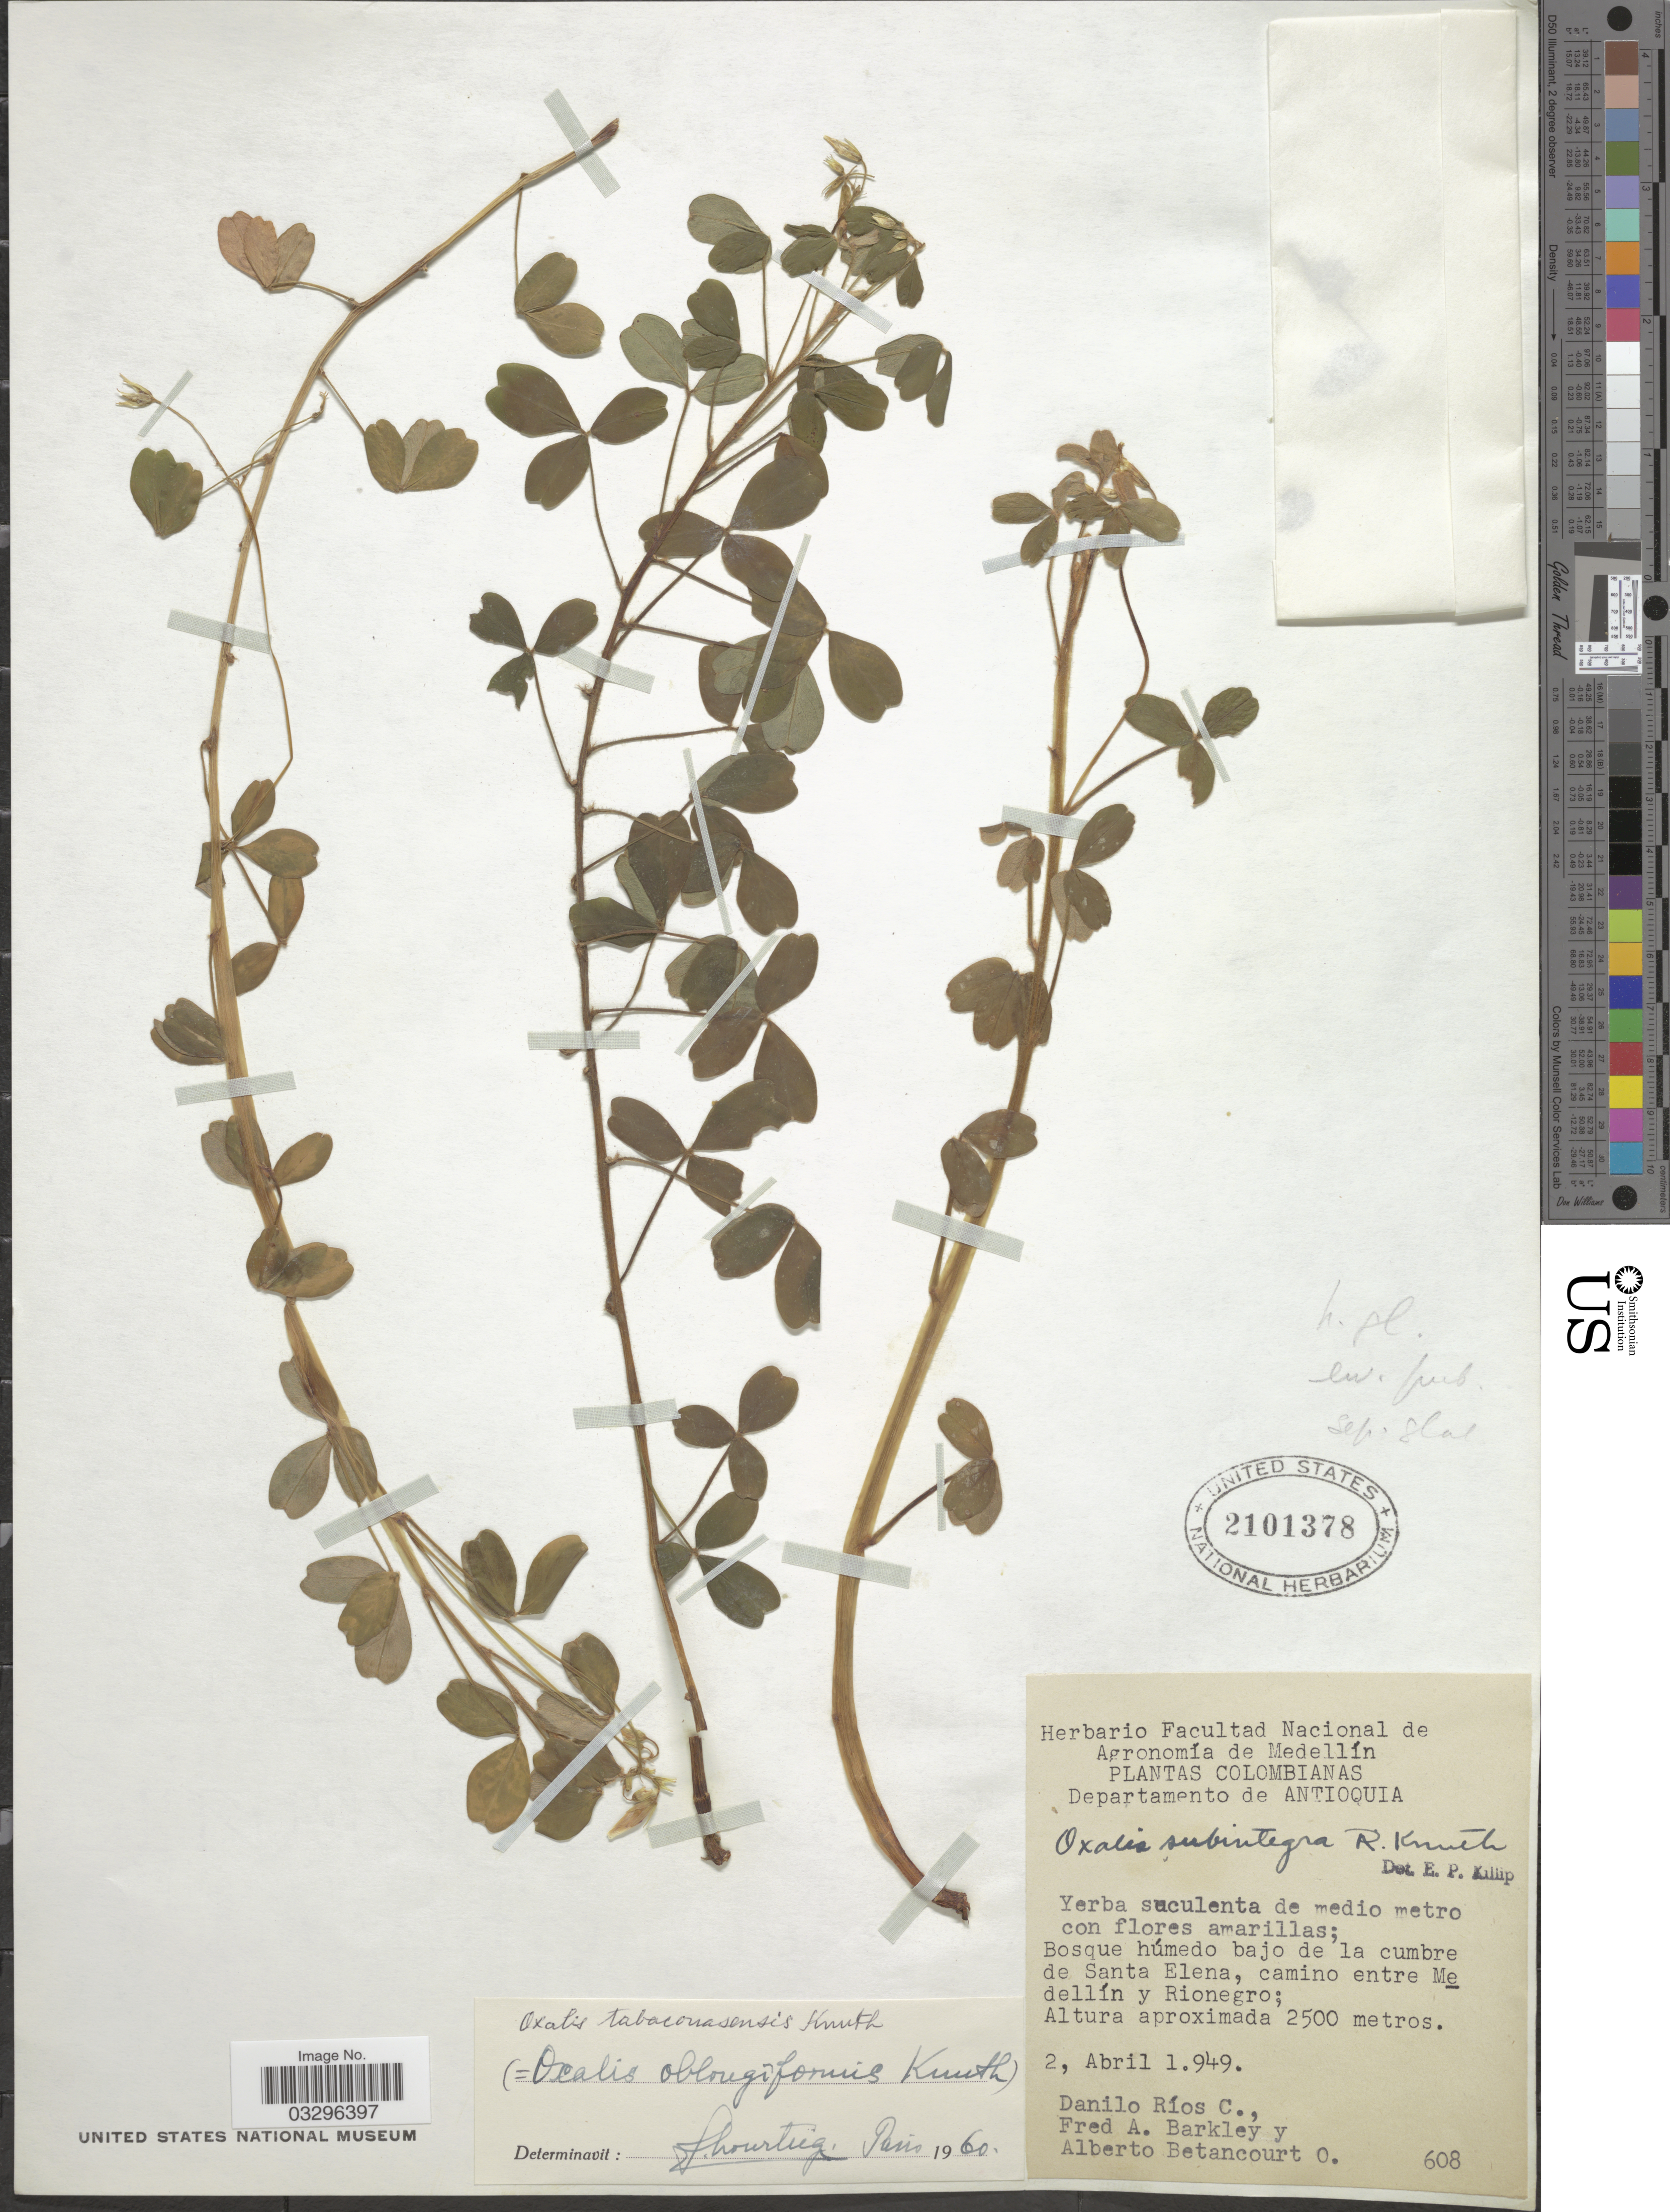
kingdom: Plantae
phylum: Tracheophyta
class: Magnoliopsida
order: Oxalidales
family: Oxalidaceae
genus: Oxalis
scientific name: Oxalis tabaconasensis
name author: R. Knuth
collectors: D. Rios C., F. A. Barkley & A. Betancourt O.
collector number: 608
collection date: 1949-04-02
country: Colombia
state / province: Antioquia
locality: Departamento de Antioquia. Bosque húmedo bajo de la cumbre de Santa Elena, camino entre Medellín y Rionegro.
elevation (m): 2500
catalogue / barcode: US 2101378